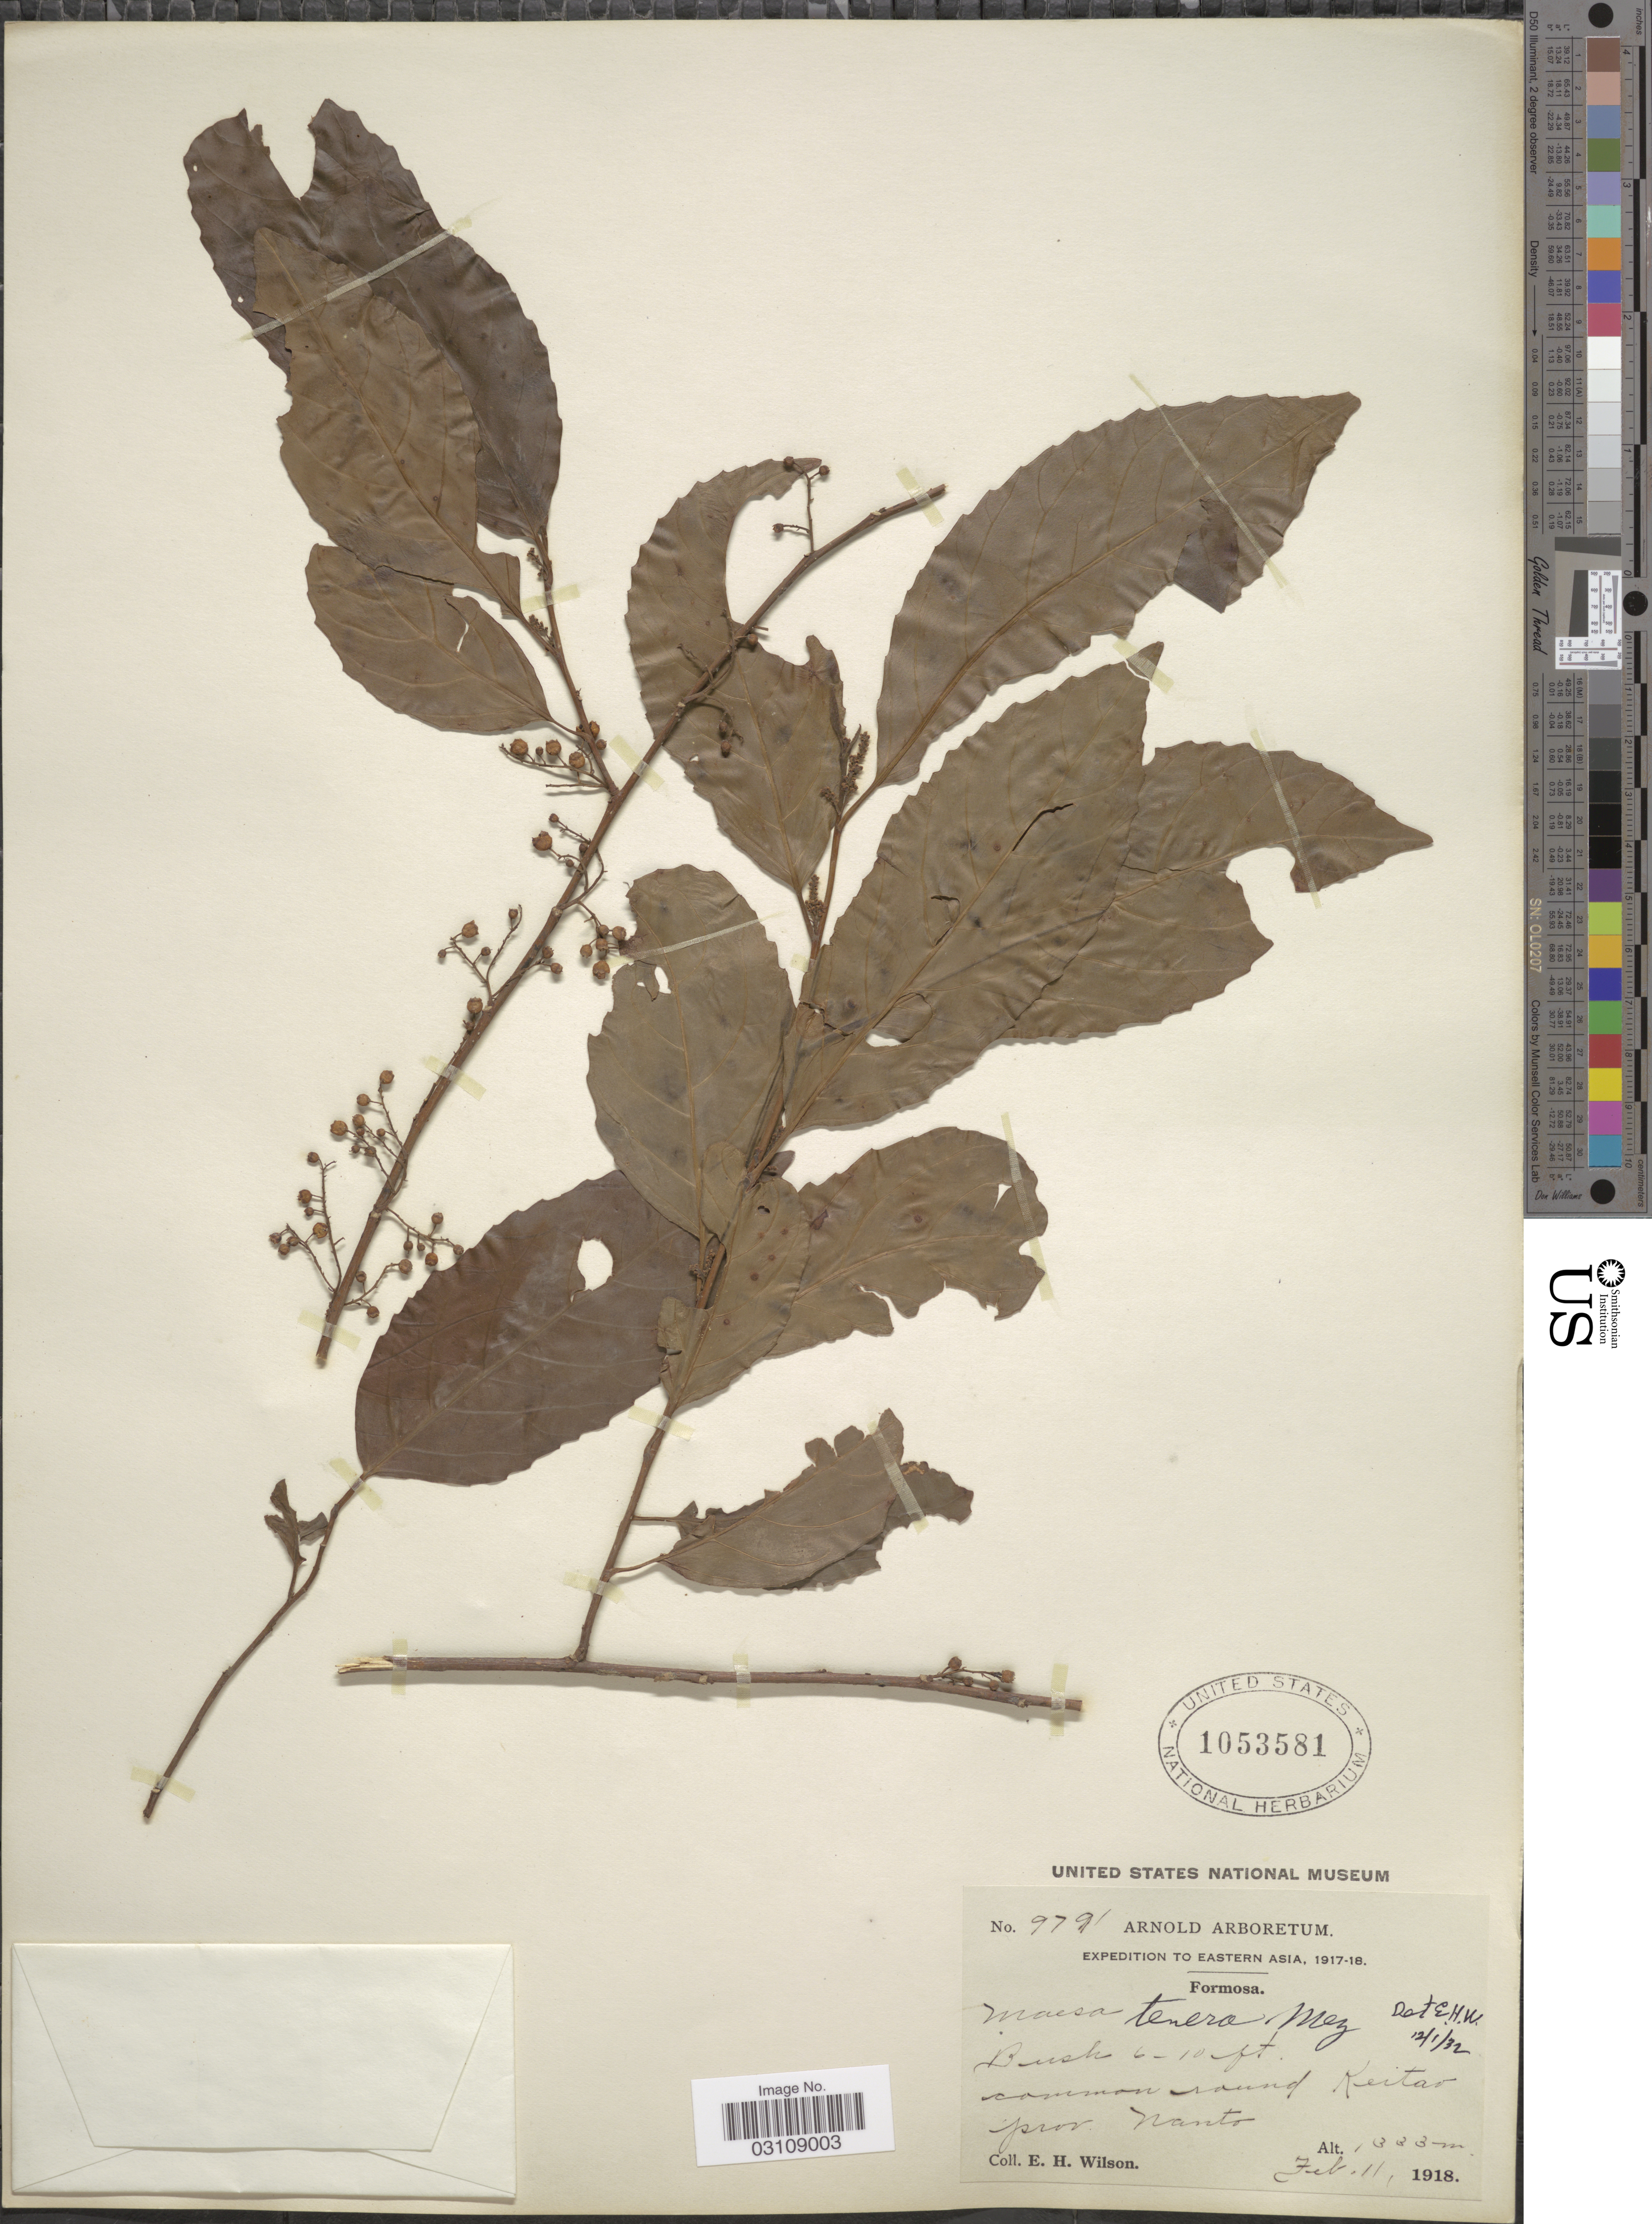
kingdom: Plantae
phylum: Tracheophyta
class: Magnoliopsida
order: Ericales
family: Primulaceae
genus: Maesa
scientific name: Maesa tenera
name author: Mez in Engl.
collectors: E. Wilson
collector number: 9791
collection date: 1918-02-11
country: Taiwan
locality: Eastern Asia, Formosa. common round Keitao. Prov. Nanto.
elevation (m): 1333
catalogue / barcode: US 1053581